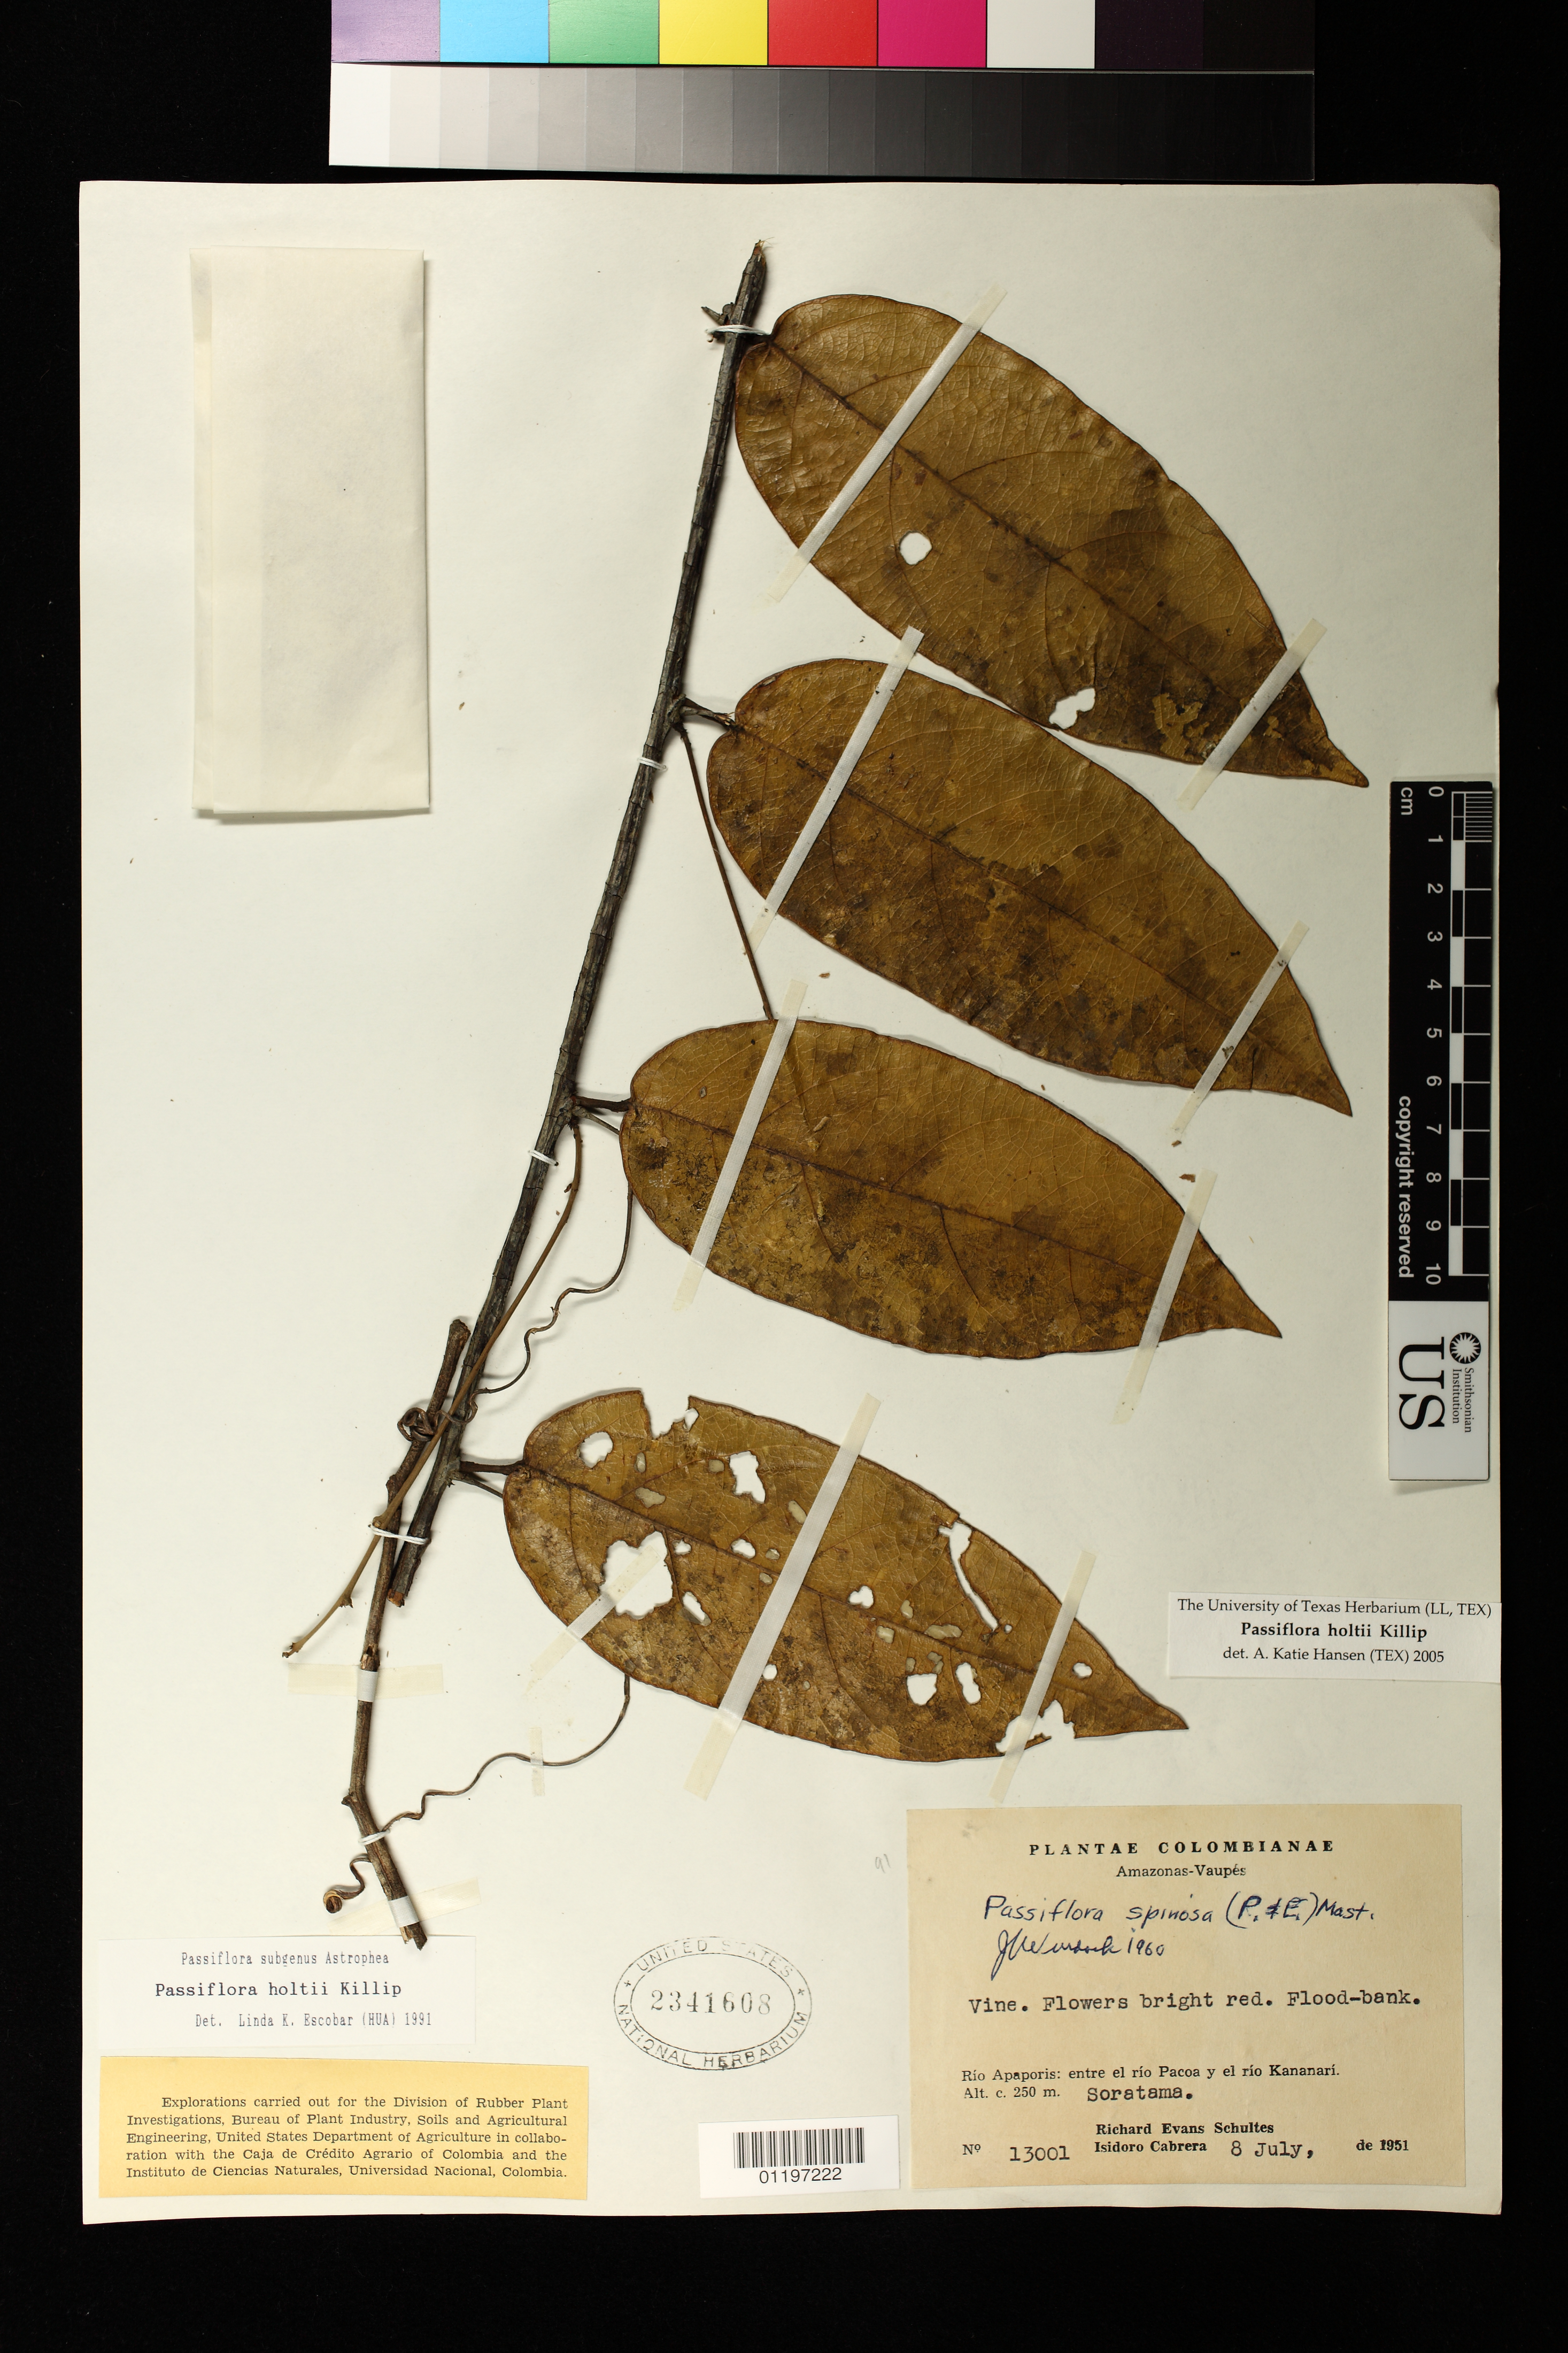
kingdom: Plantae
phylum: Tracheophyta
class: Magnoliopsida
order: Malpighiales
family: Passifloraceae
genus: Passiflora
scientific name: Passiflora holtii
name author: Killip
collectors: R. E. Schultes & I. Cabrera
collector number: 13001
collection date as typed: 07 Aug 1951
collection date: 1951-08-07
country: Colombia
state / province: Amazônas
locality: Amazonas-Vaupes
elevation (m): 250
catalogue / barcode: US 2341608